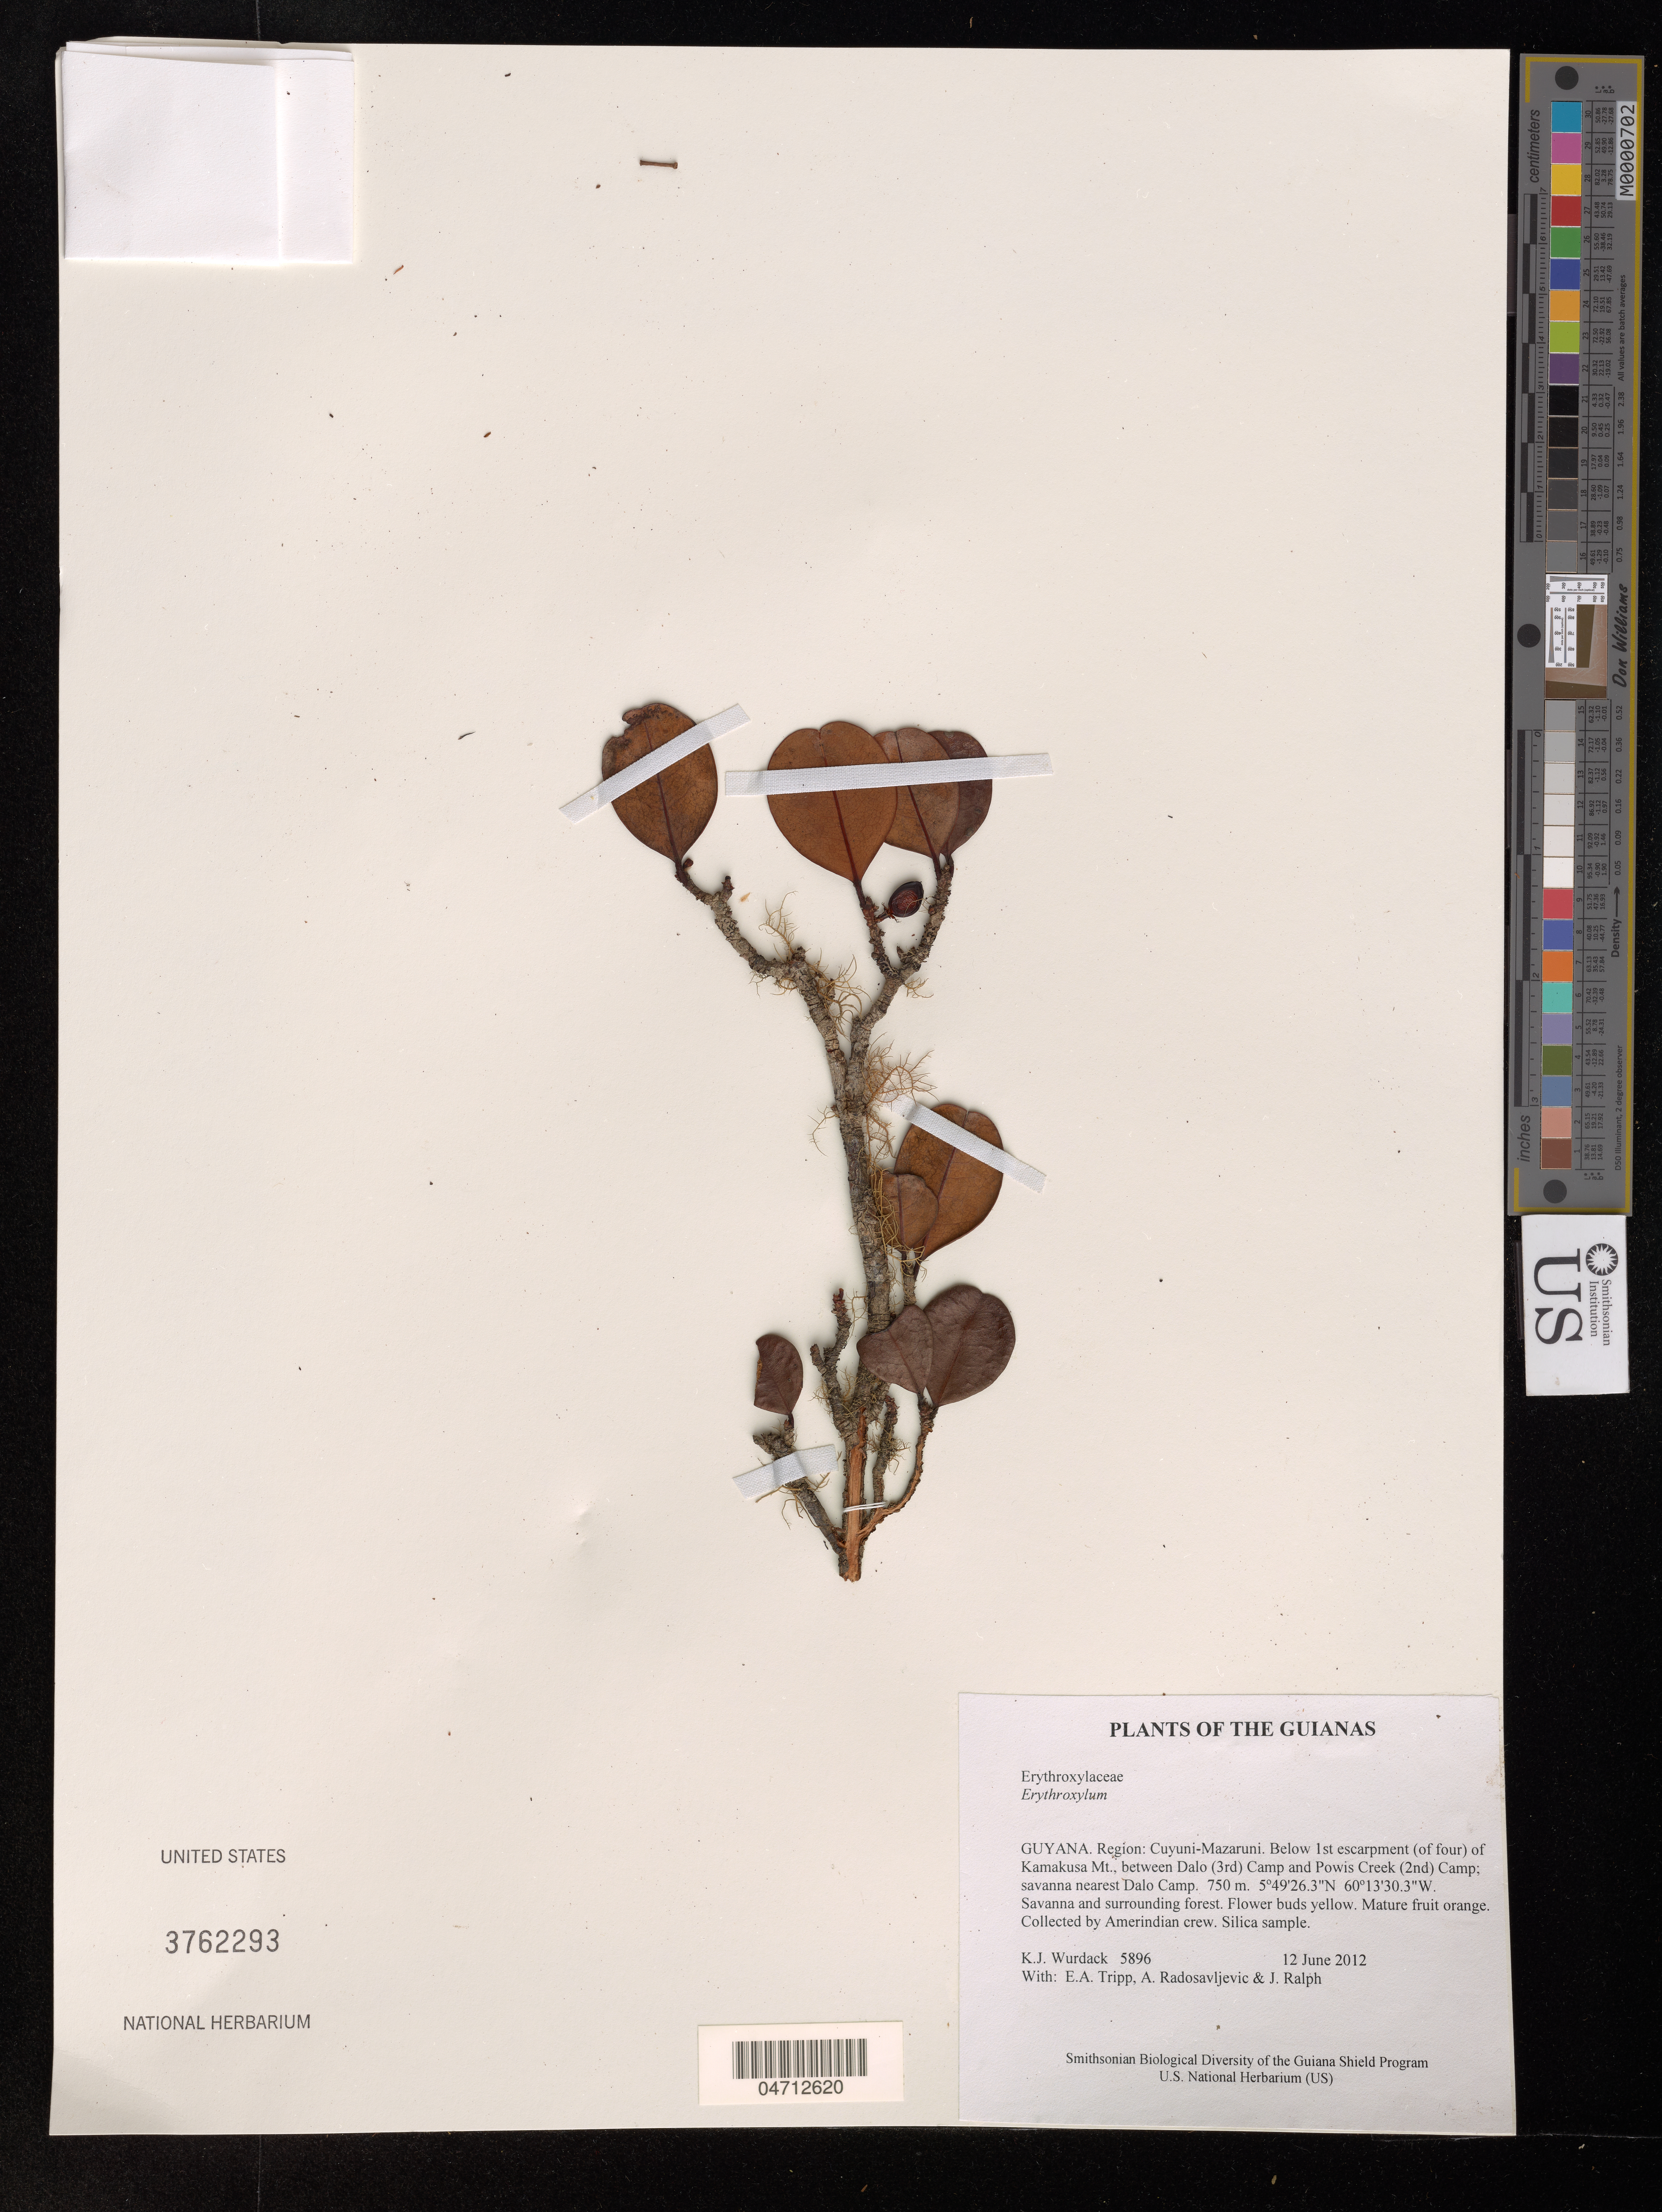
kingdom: Plantae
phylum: Tracheophyta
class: Magnoliopsida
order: Malpighiales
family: Erythroxylaceae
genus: Erythroxylum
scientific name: Erythroxylum sp.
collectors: K. Wurdack, E. Tripp, A. Radosavljevic & J. Ralph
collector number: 5896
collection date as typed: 12 June 2012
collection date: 2012-06-12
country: Guyana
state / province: Cuyuni-Mazaruni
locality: Below 1st escarpment (of four) of Kamakusa Mt., between Dalo (3rd) Camp and Powis Creek (2nd) Camp; savanna nearest Dalo Camp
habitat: Savanna and surrounding forest.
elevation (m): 750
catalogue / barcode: US 3762293